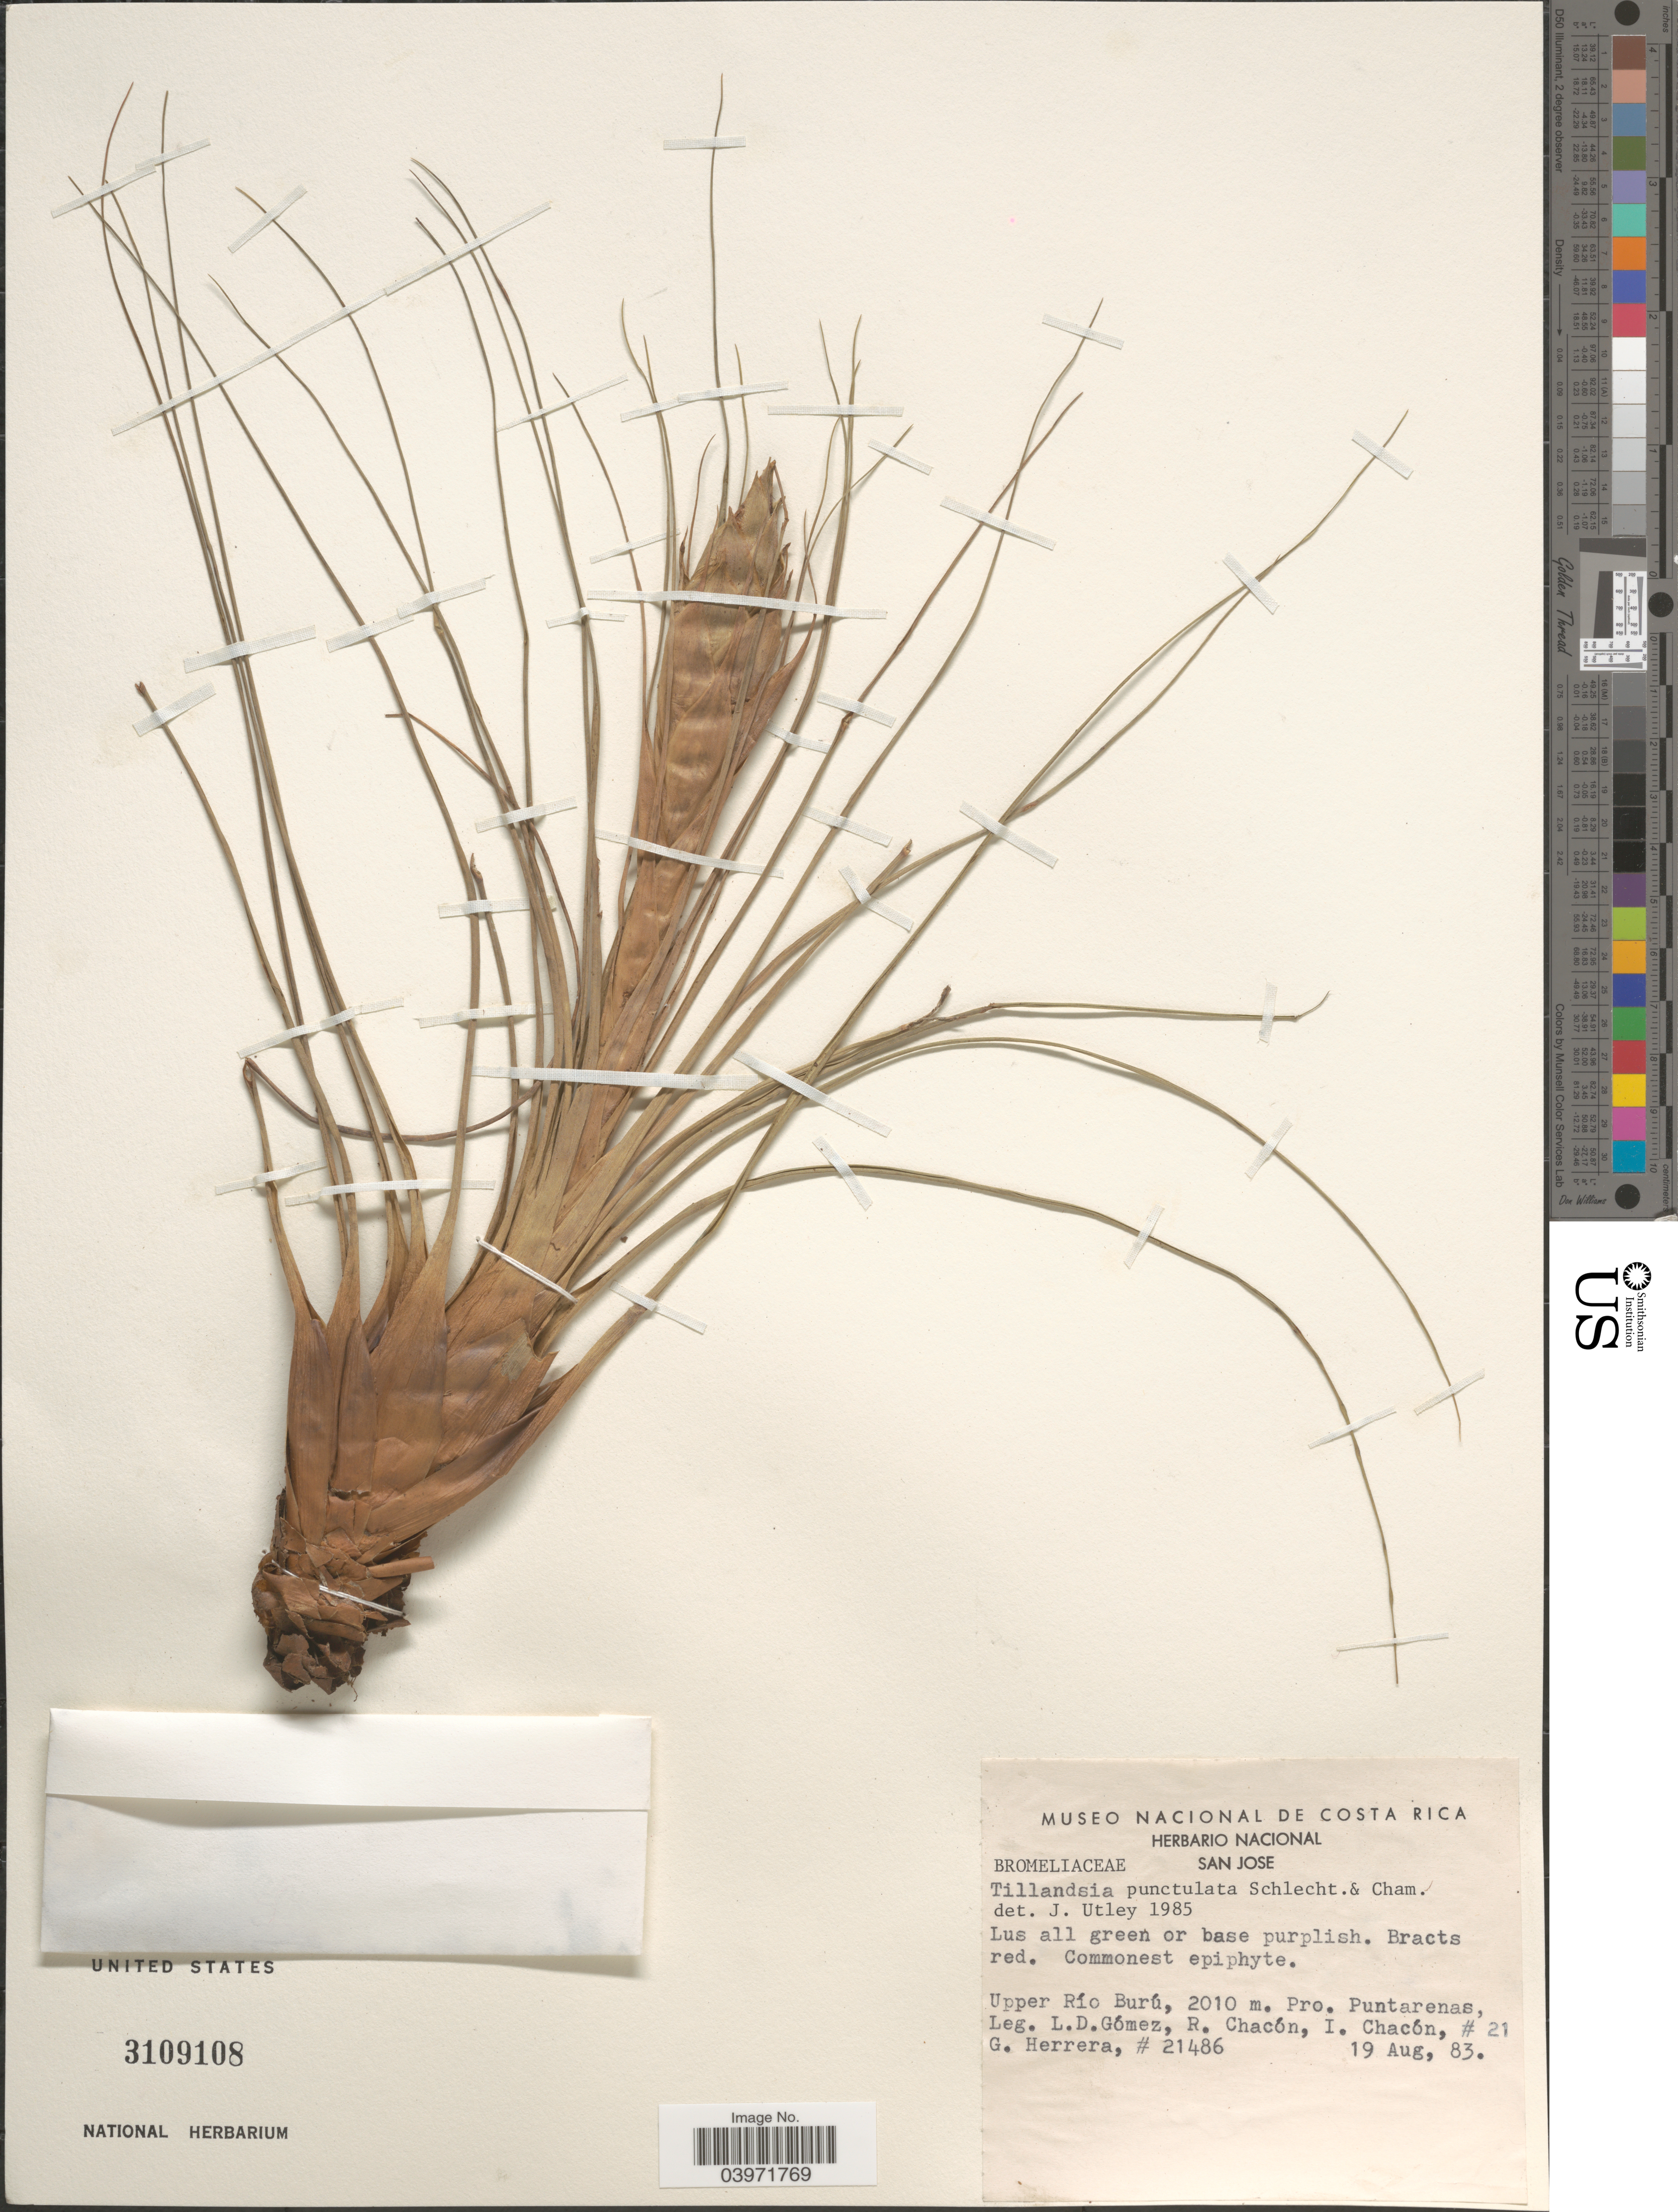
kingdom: Plantae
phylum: Tracheophyta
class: Liliopsida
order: Poales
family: Bromeliaceae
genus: Tillandsia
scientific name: Tillandsia punctulata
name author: Schltdl. & Cham.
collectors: L. D. Gómez, R. Chacón, I. Chacón & G. Herrera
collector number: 21/21486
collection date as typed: Transcribed d/m/y: 19/8/83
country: Costa Rica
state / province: Puntarenas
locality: Upper Río Burú, Pro. Puntarenas.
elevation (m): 2010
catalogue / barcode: US 3109108